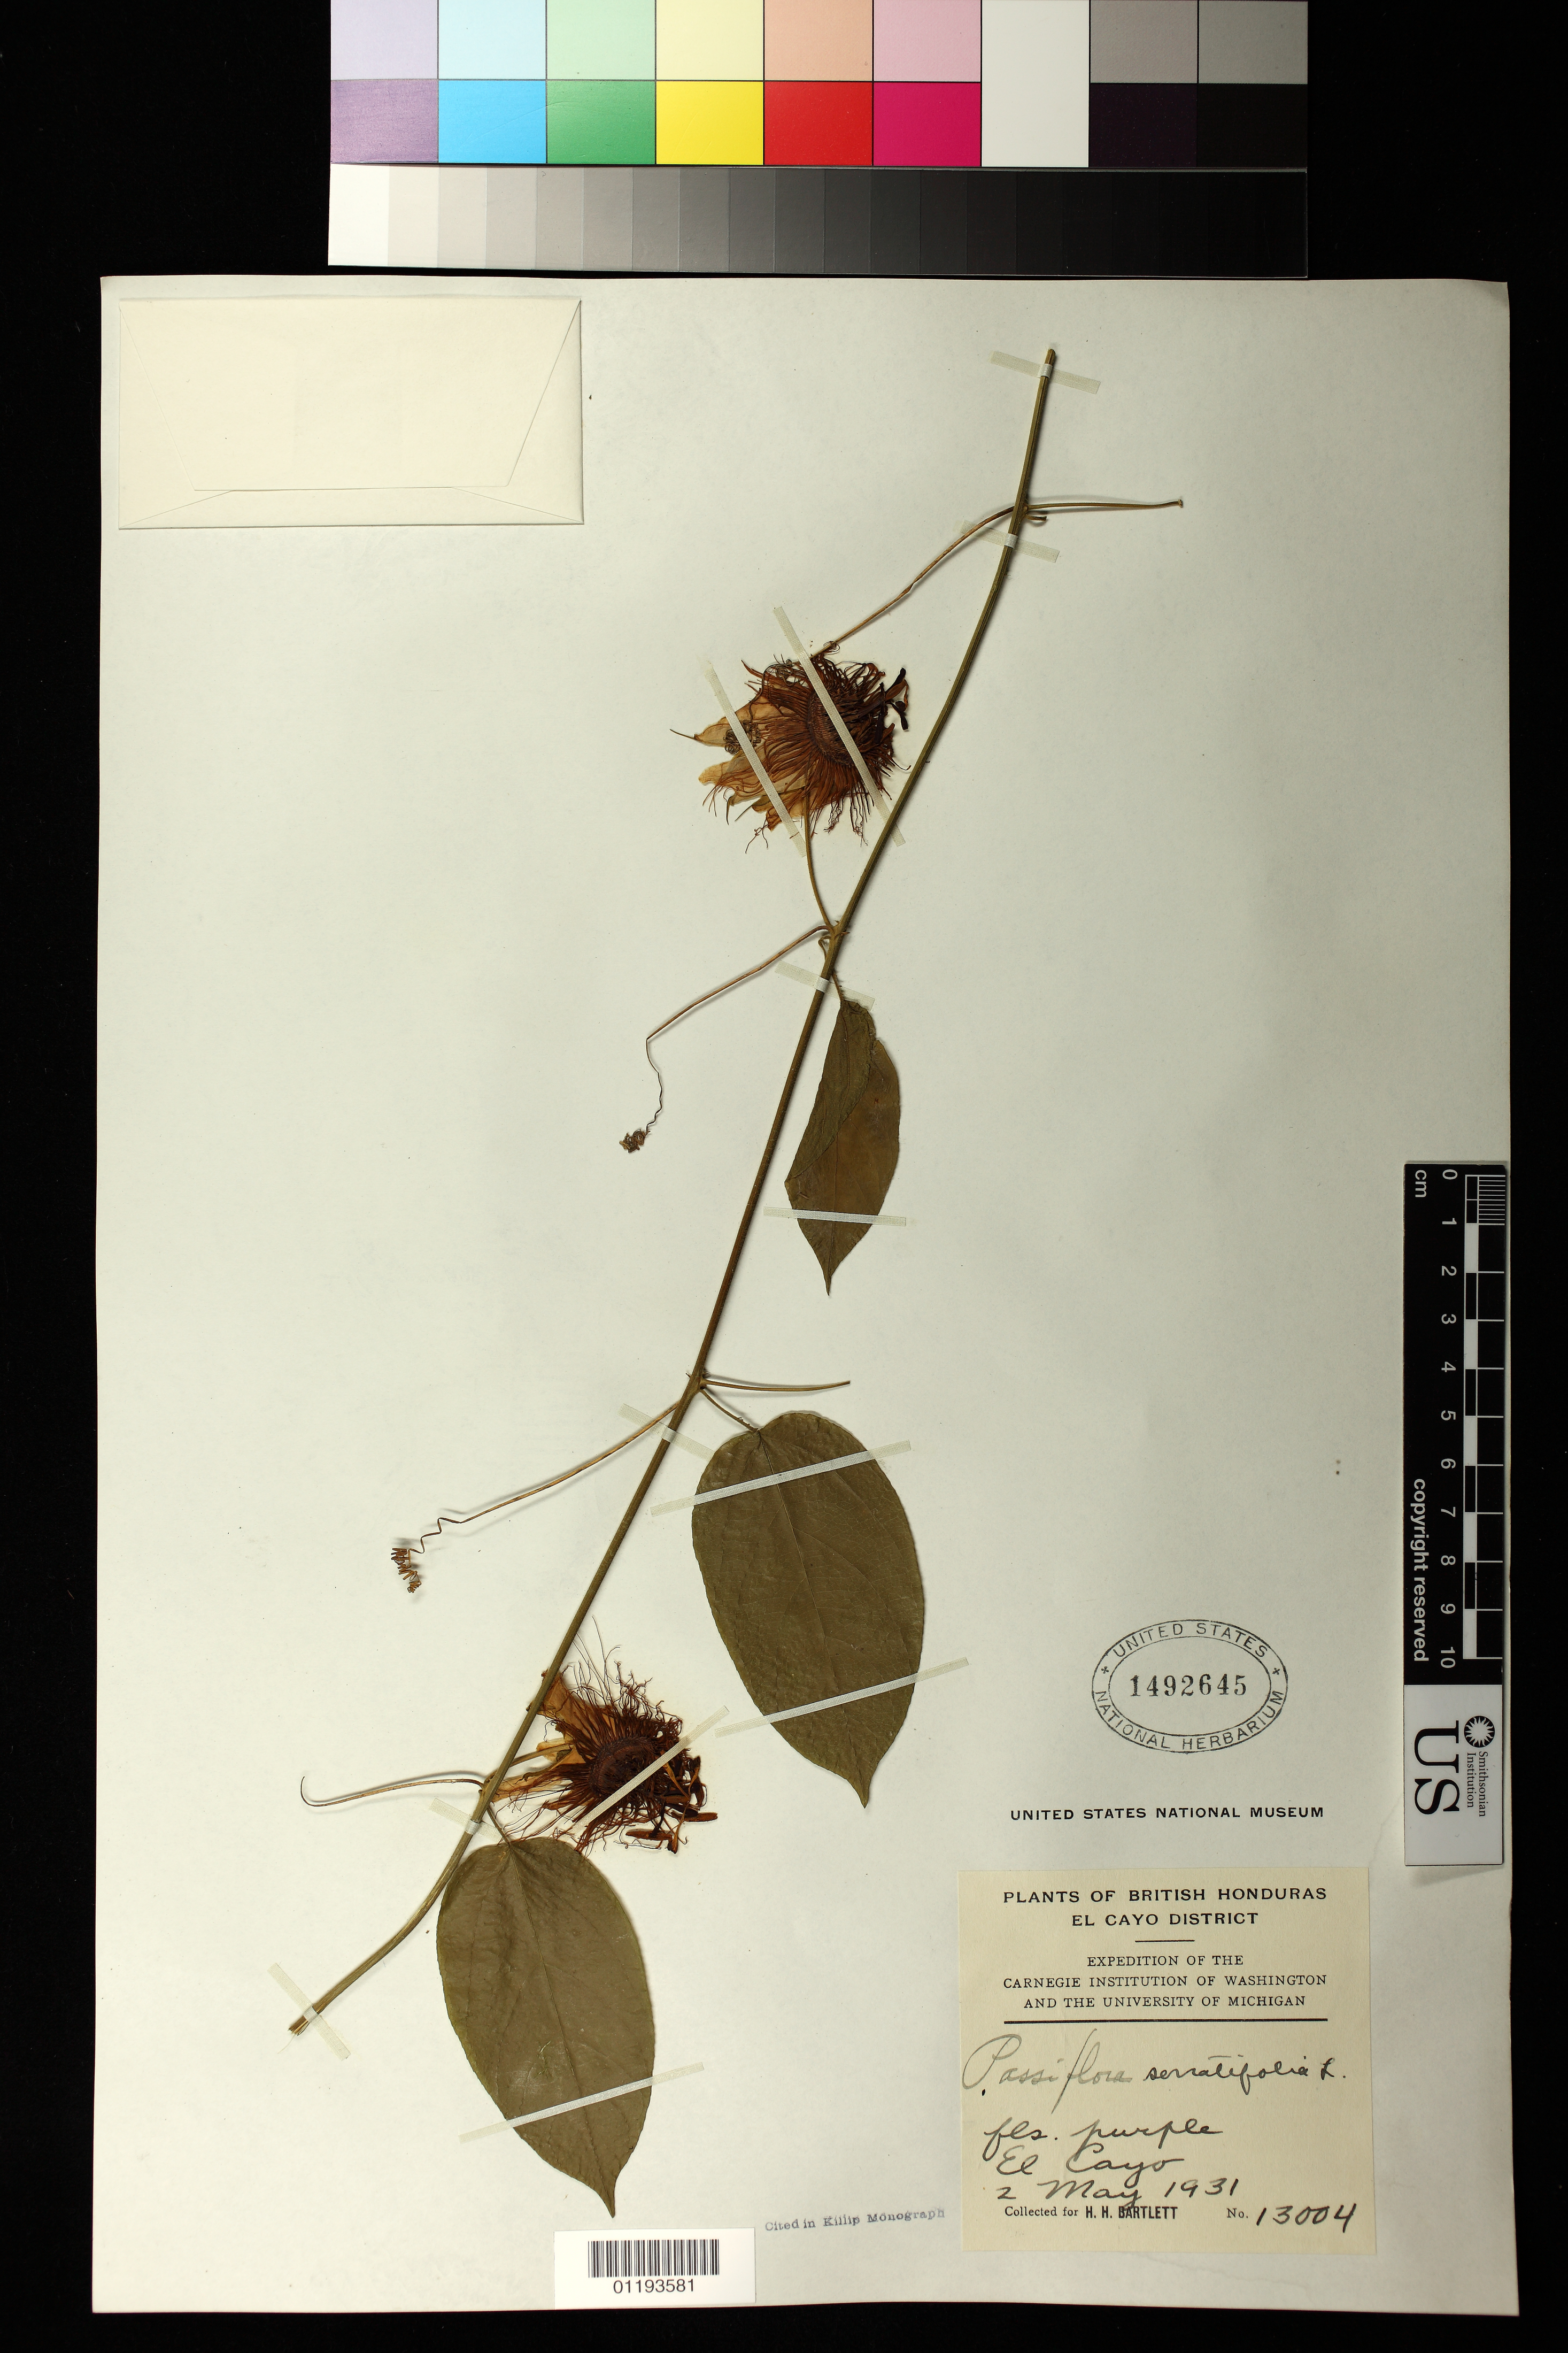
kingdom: Plantae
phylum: Tracheophyta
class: Magnoliopsida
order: Malpighiales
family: Passifloraceae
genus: Passiflora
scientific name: Passiflora serratifolia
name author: L.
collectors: H. H. Bartlett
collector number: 13004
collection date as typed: May 2 1931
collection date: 1931-05-02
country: Belize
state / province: Cayo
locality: El Cayo District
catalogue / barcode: US 1492645